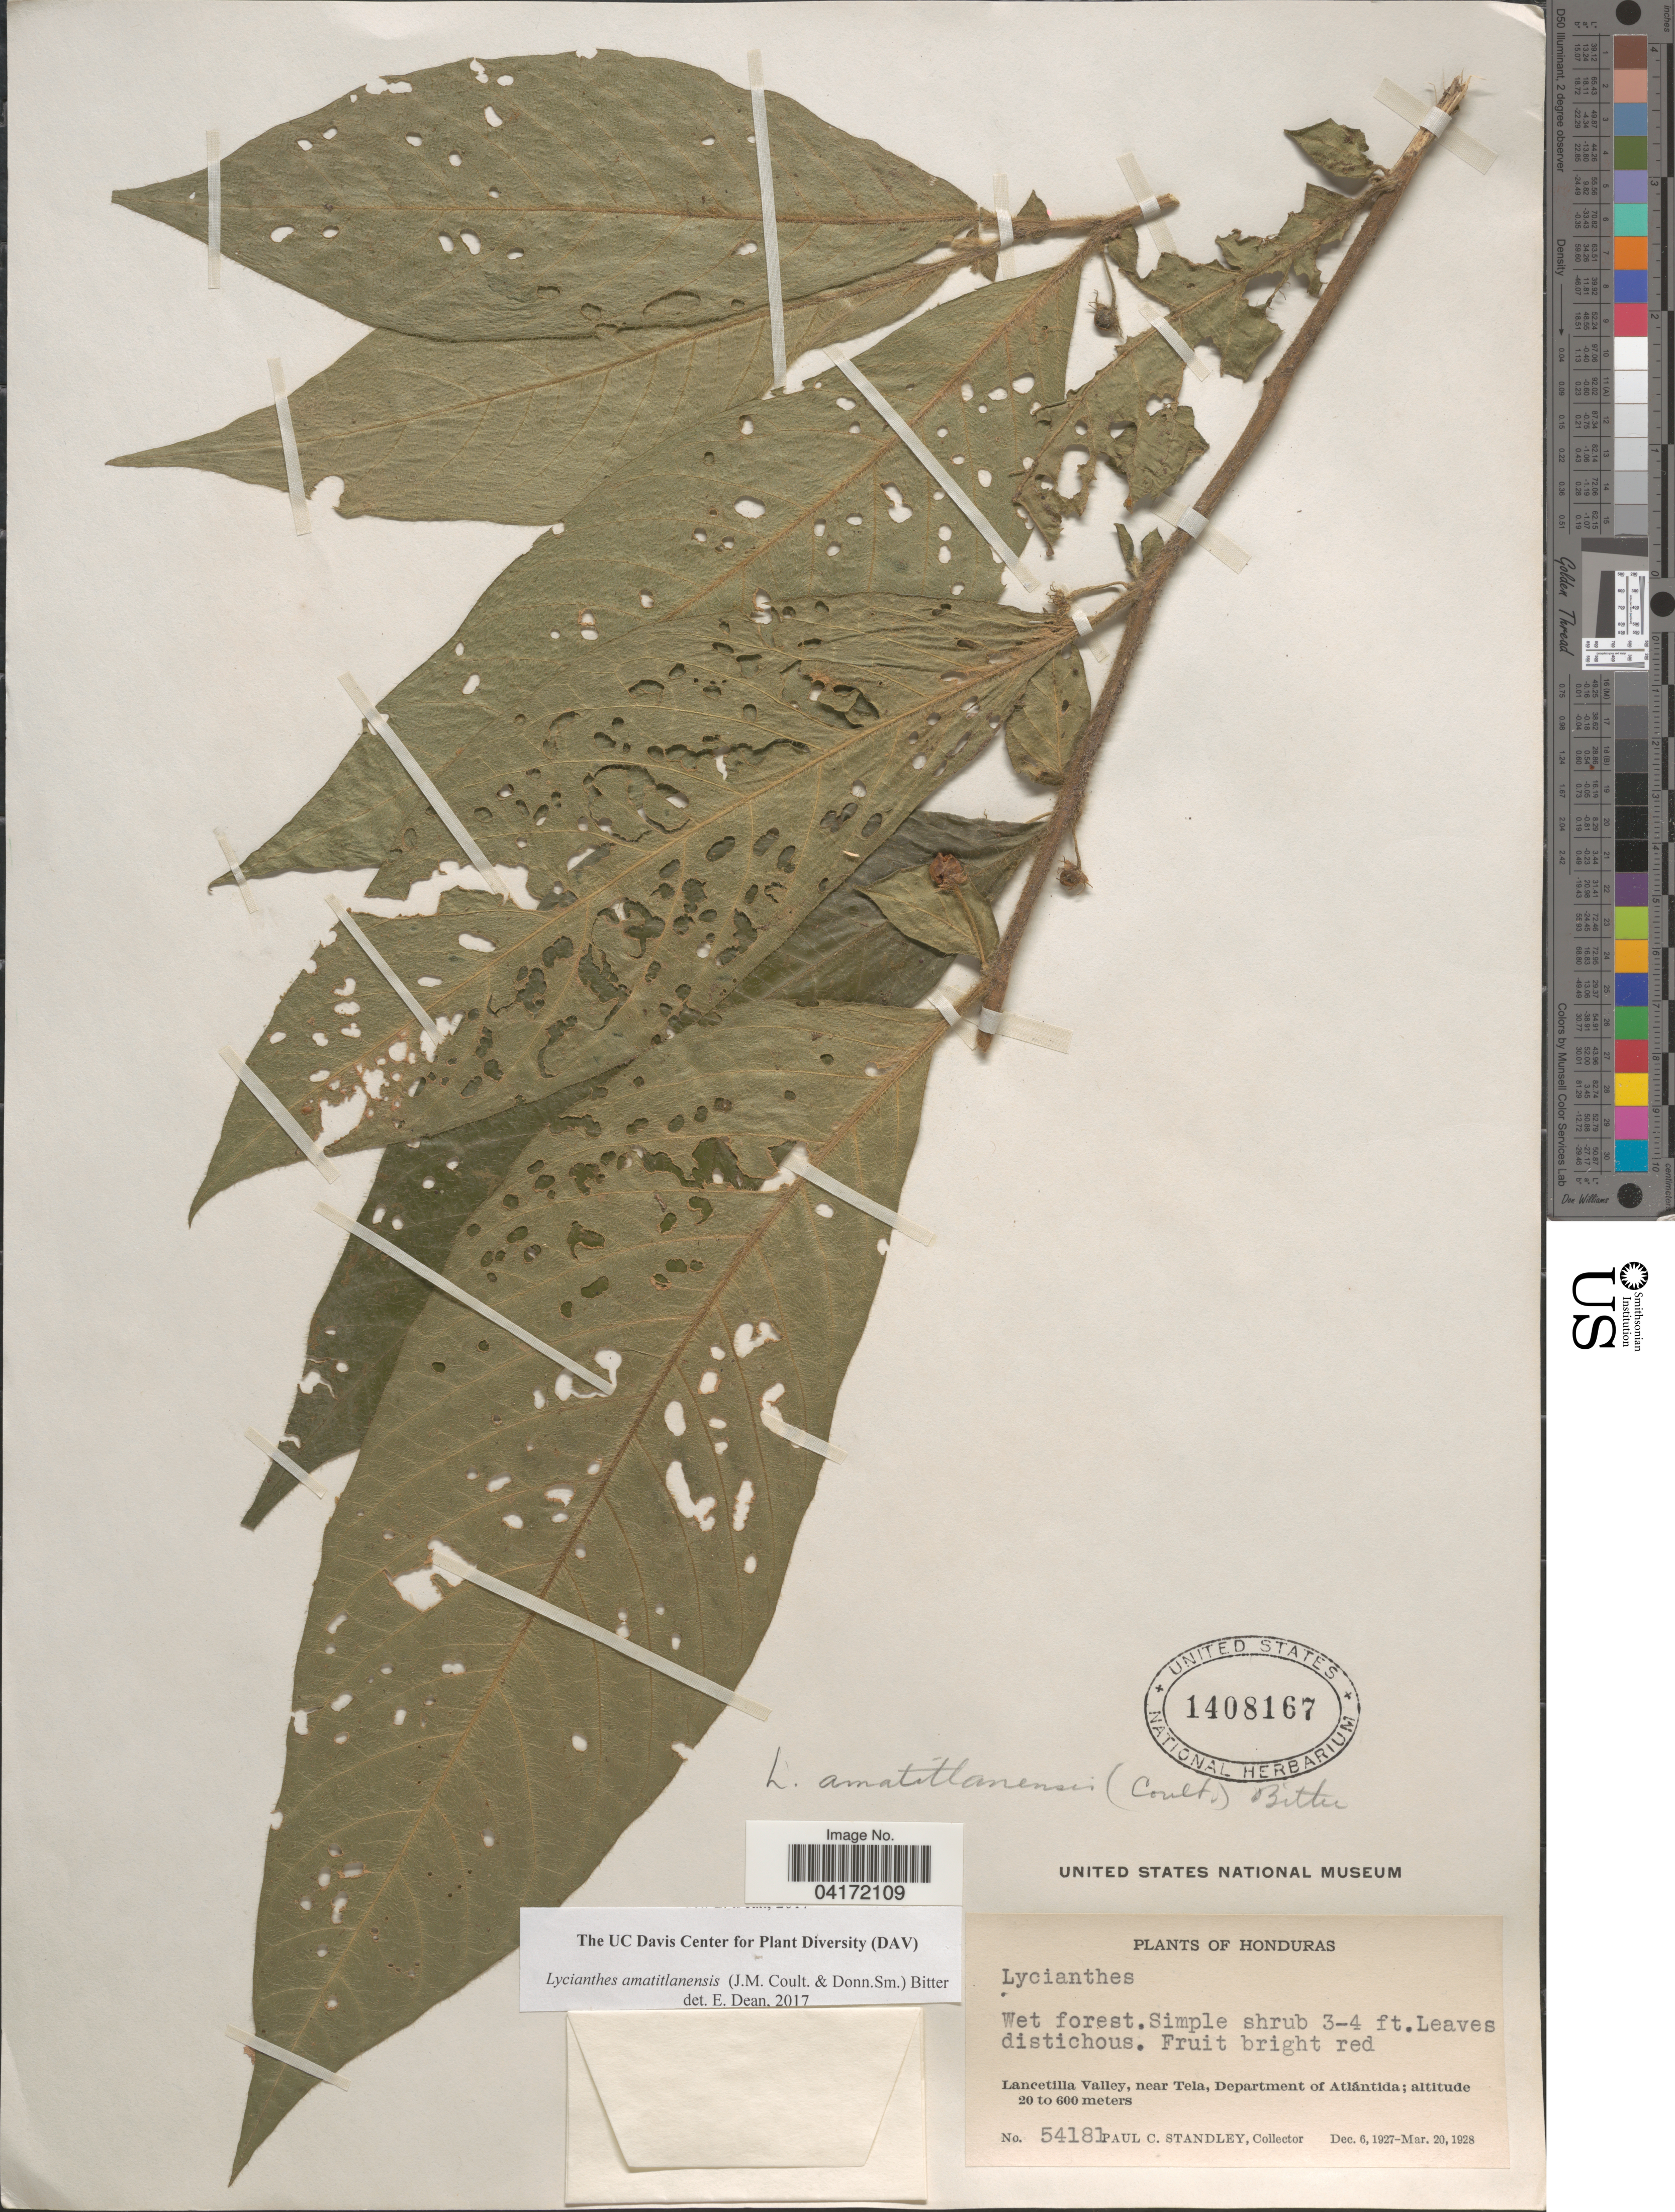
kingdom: Plantae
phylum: Tracheophyta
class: Magnoliopsida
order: Solanales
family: Solanaceae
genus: Lycianthes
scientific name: Lycianthes amatitlanensis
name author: (J.M. Coult. & Donn. Sm.) Bitter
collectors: P. C. Standley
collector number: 54181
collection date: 1927-12-06/1928-03-20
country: Honduras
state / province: Atlantida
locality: Lancetilla Valley, near Tela, Department of Atlántida.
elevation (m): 20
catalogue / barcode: US 1408167